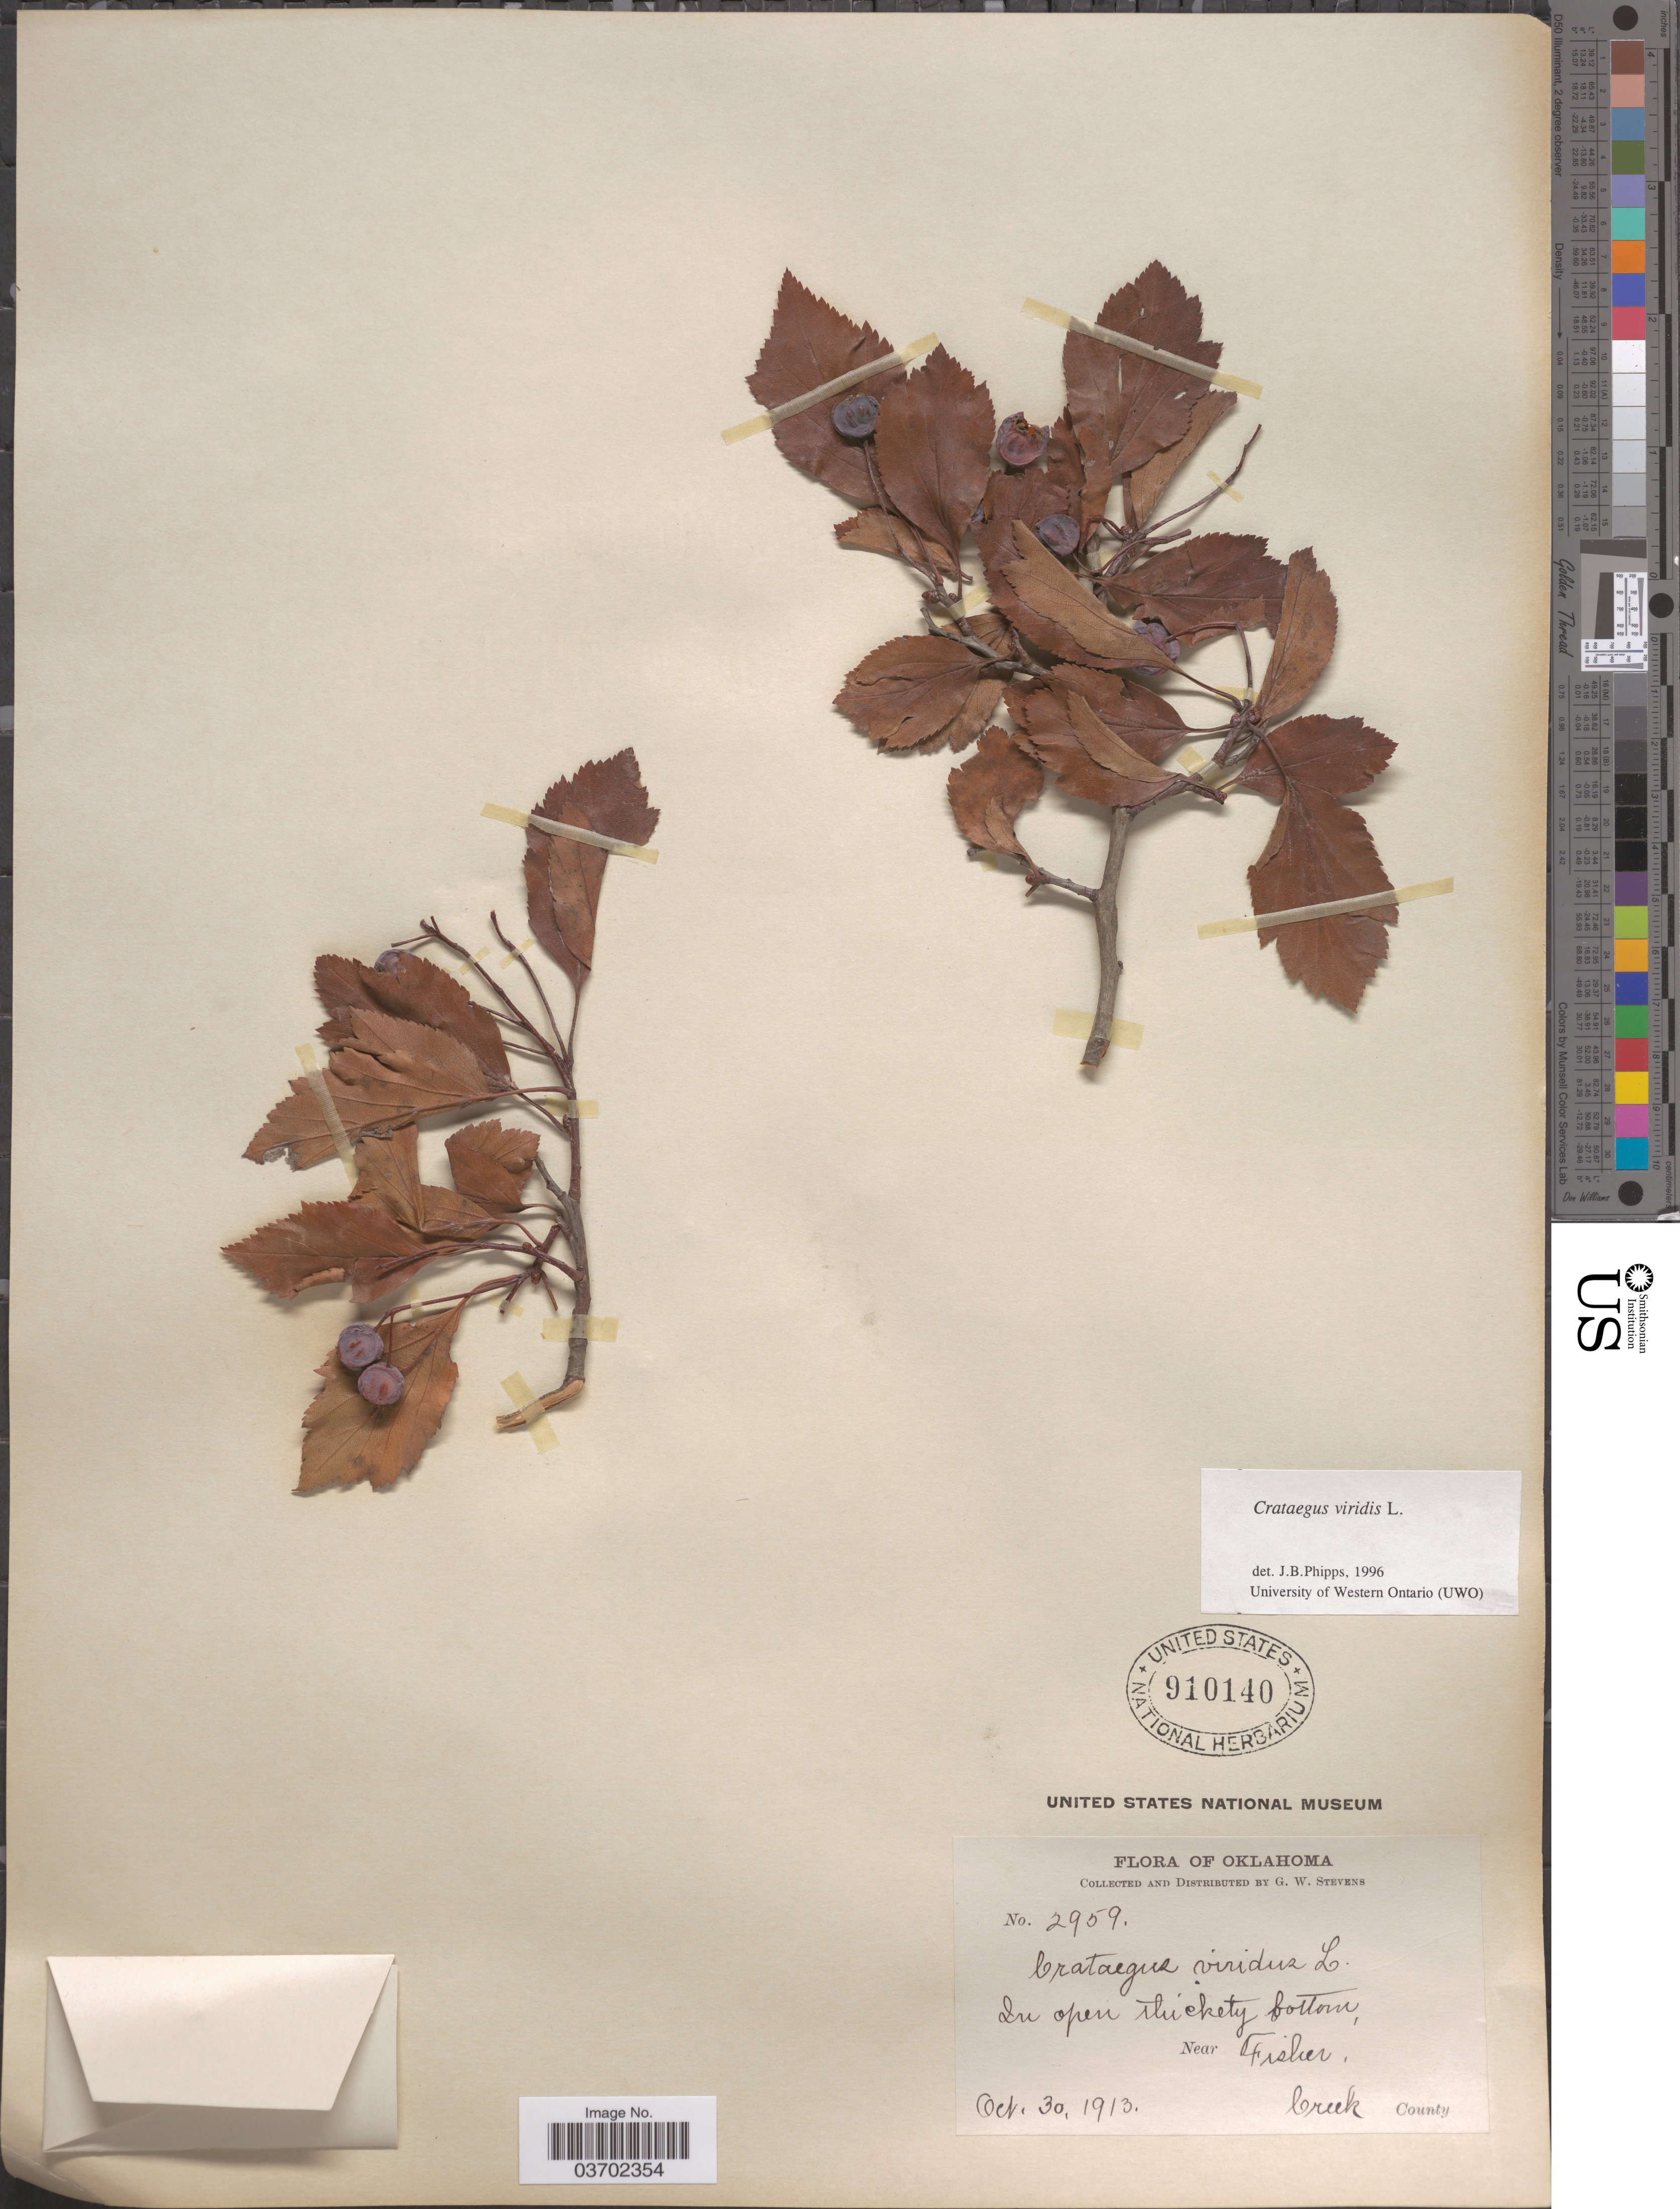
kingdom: Plantae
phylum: Tracheophyta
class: Magnoliopsida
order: Rosales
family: Rosaceae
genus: Crataegus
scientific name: Crataegus viridis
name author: L.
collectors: G. W. Stevens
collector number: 2959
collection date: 1913-10-30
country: United States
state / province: Oklahoma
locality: Near Fisher, Creek County.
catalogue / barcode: US 910140